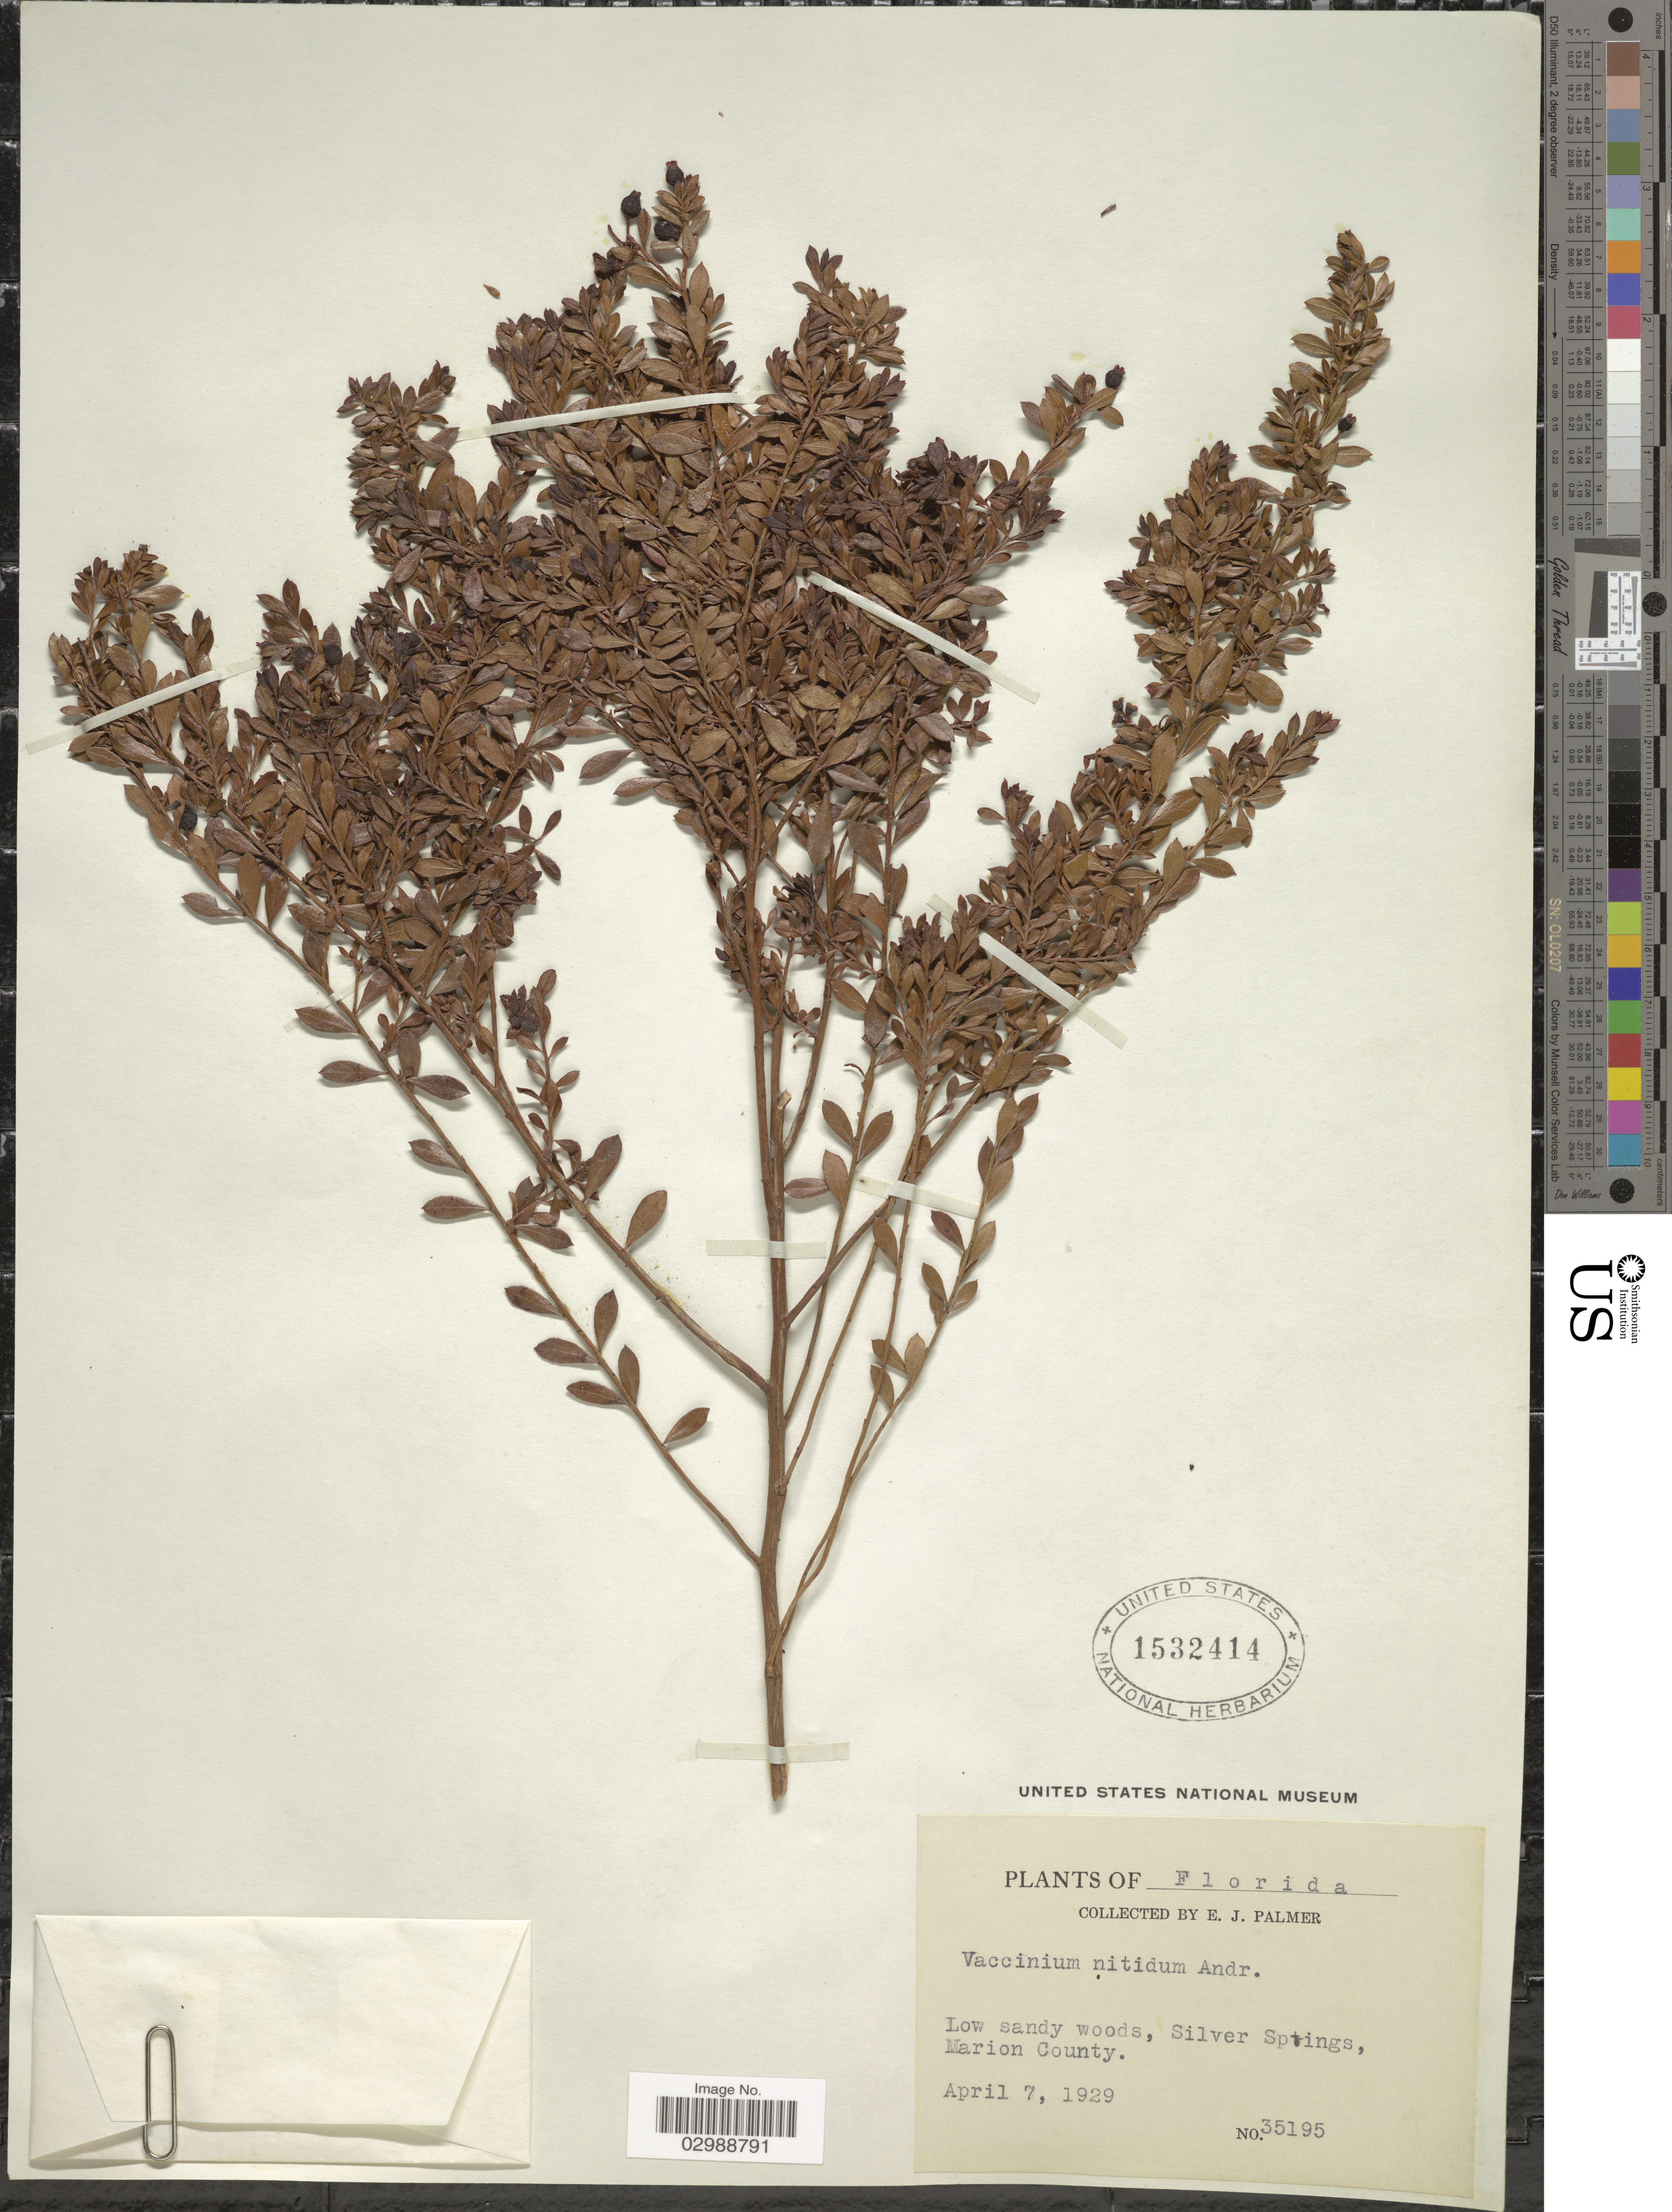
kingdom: Plantae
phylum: Tracheophyta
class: Magnoliopsida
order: Ericales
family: Ericaceae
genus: Vaccinium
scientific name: Vaccinium nitidum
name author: Andrews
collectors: E. J. Palmer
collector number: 35195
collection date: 1929-04-07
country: United States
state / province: Florida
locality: Silver Springs, Marion County.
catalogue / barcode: US 1532414